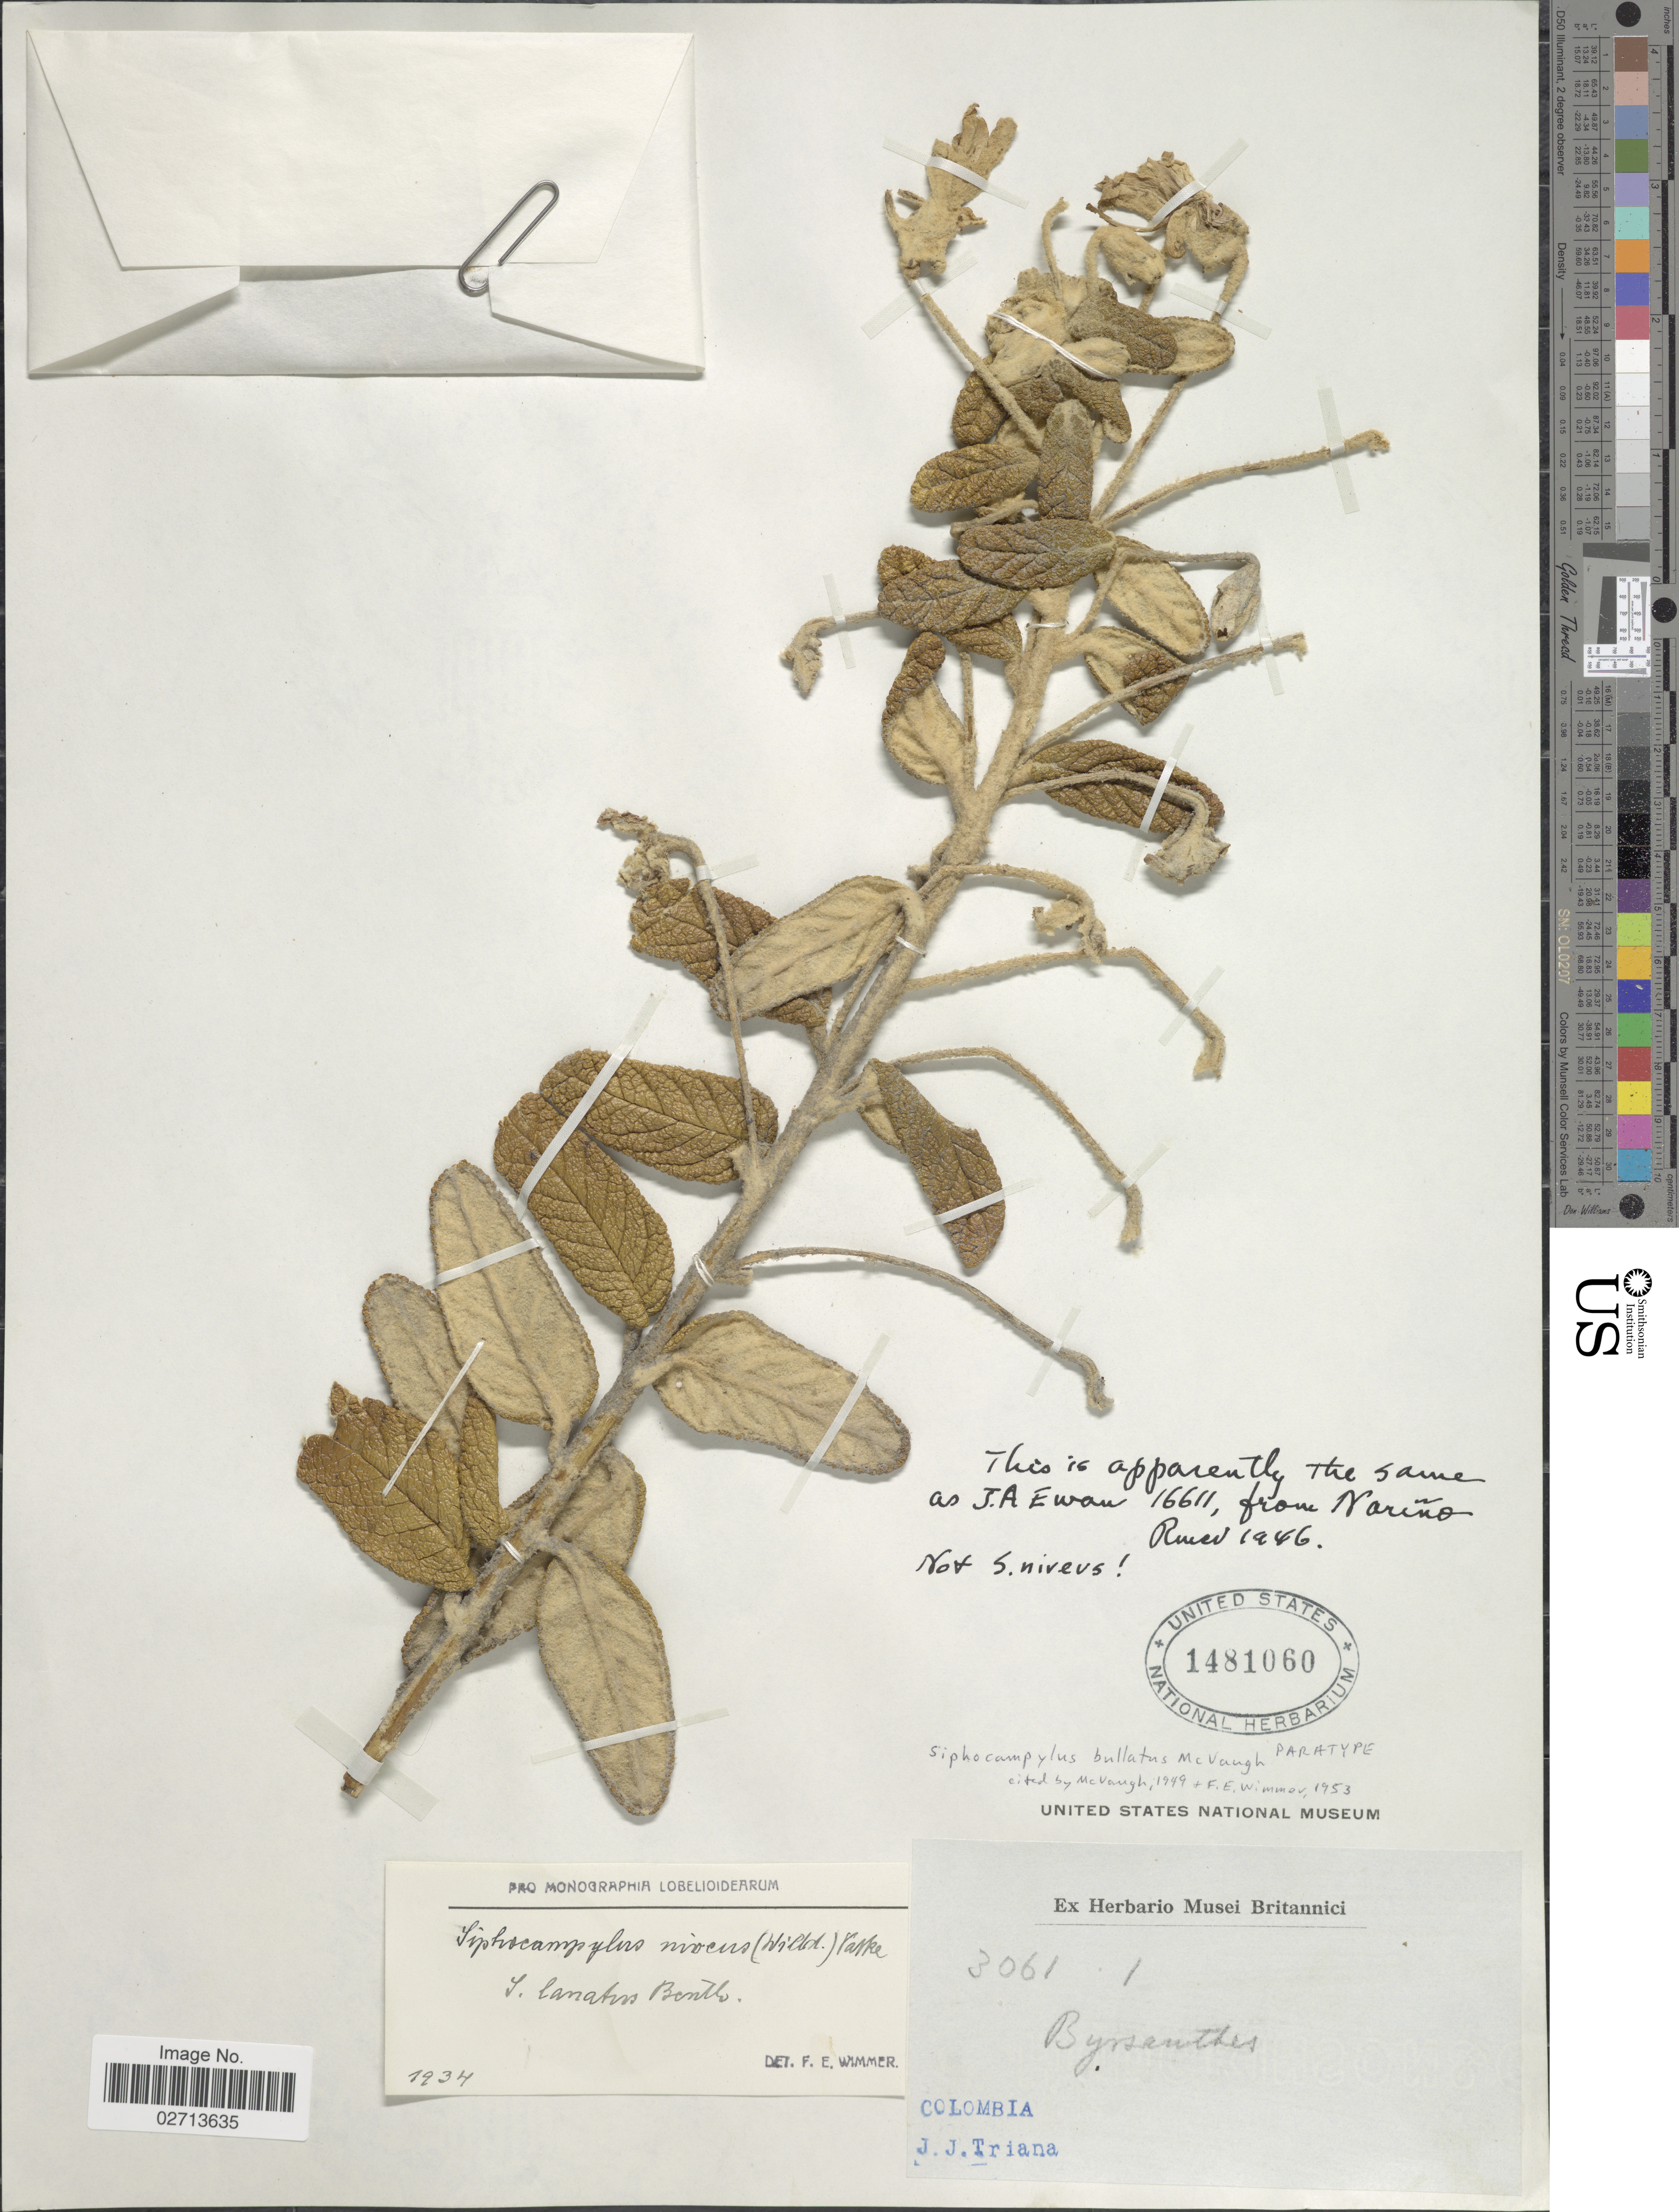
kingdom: Plantae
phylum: Tracheophyta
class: Magnoliopsida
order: Asterales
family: Campanulaceae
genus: Siphocampylus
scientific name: Siphocampylus bullatus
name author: McVaugh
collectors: J. J. Triana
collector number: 3061/1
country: Colombia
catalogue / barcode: US 1481060